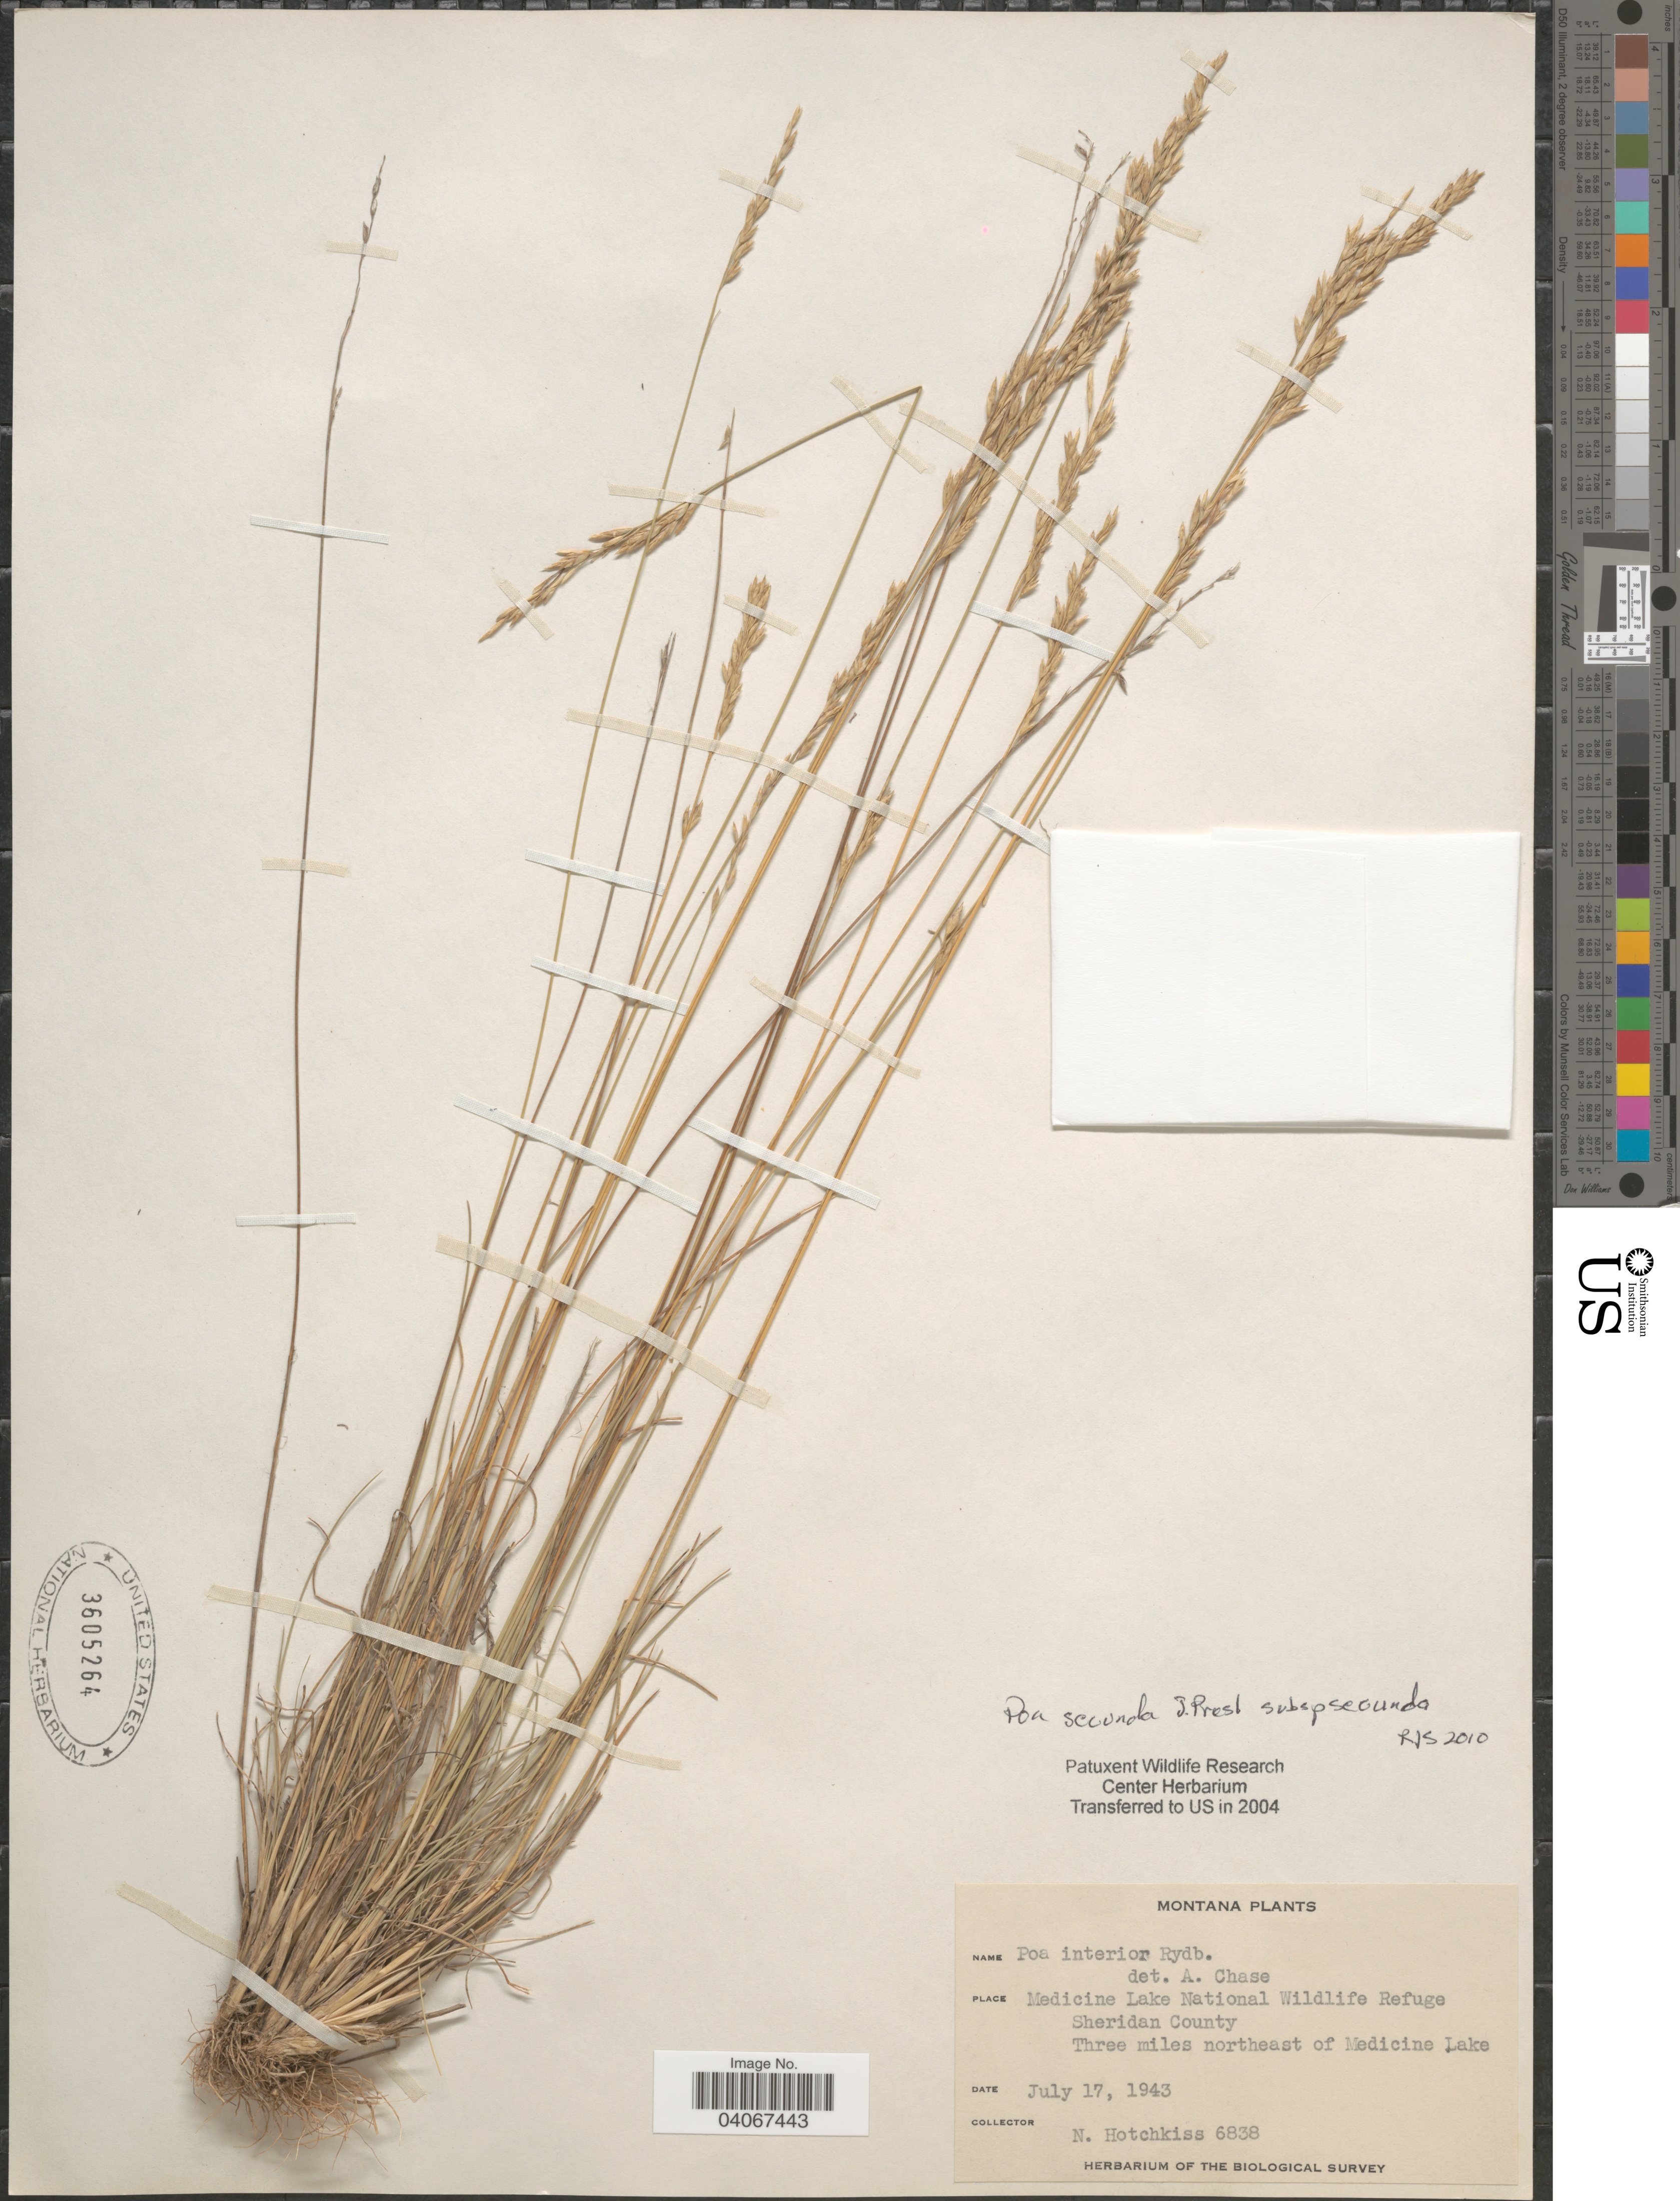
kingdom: Plantae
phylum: Tracheophyta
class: Liliopsida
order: Poales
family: Poaceae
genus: Poa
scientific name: Poa secunda subsp. secunda var. secunda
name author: J. Presl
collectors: N. Hotchkiss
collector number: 6838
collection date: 1943-07-17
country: United States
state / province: Montana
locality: Medicine Lake National Wildlife Refuge. Sheridan County. Three miles northeast of Medicine Lake. Herbarium of the Biological Survey.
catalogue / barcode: US 3605264